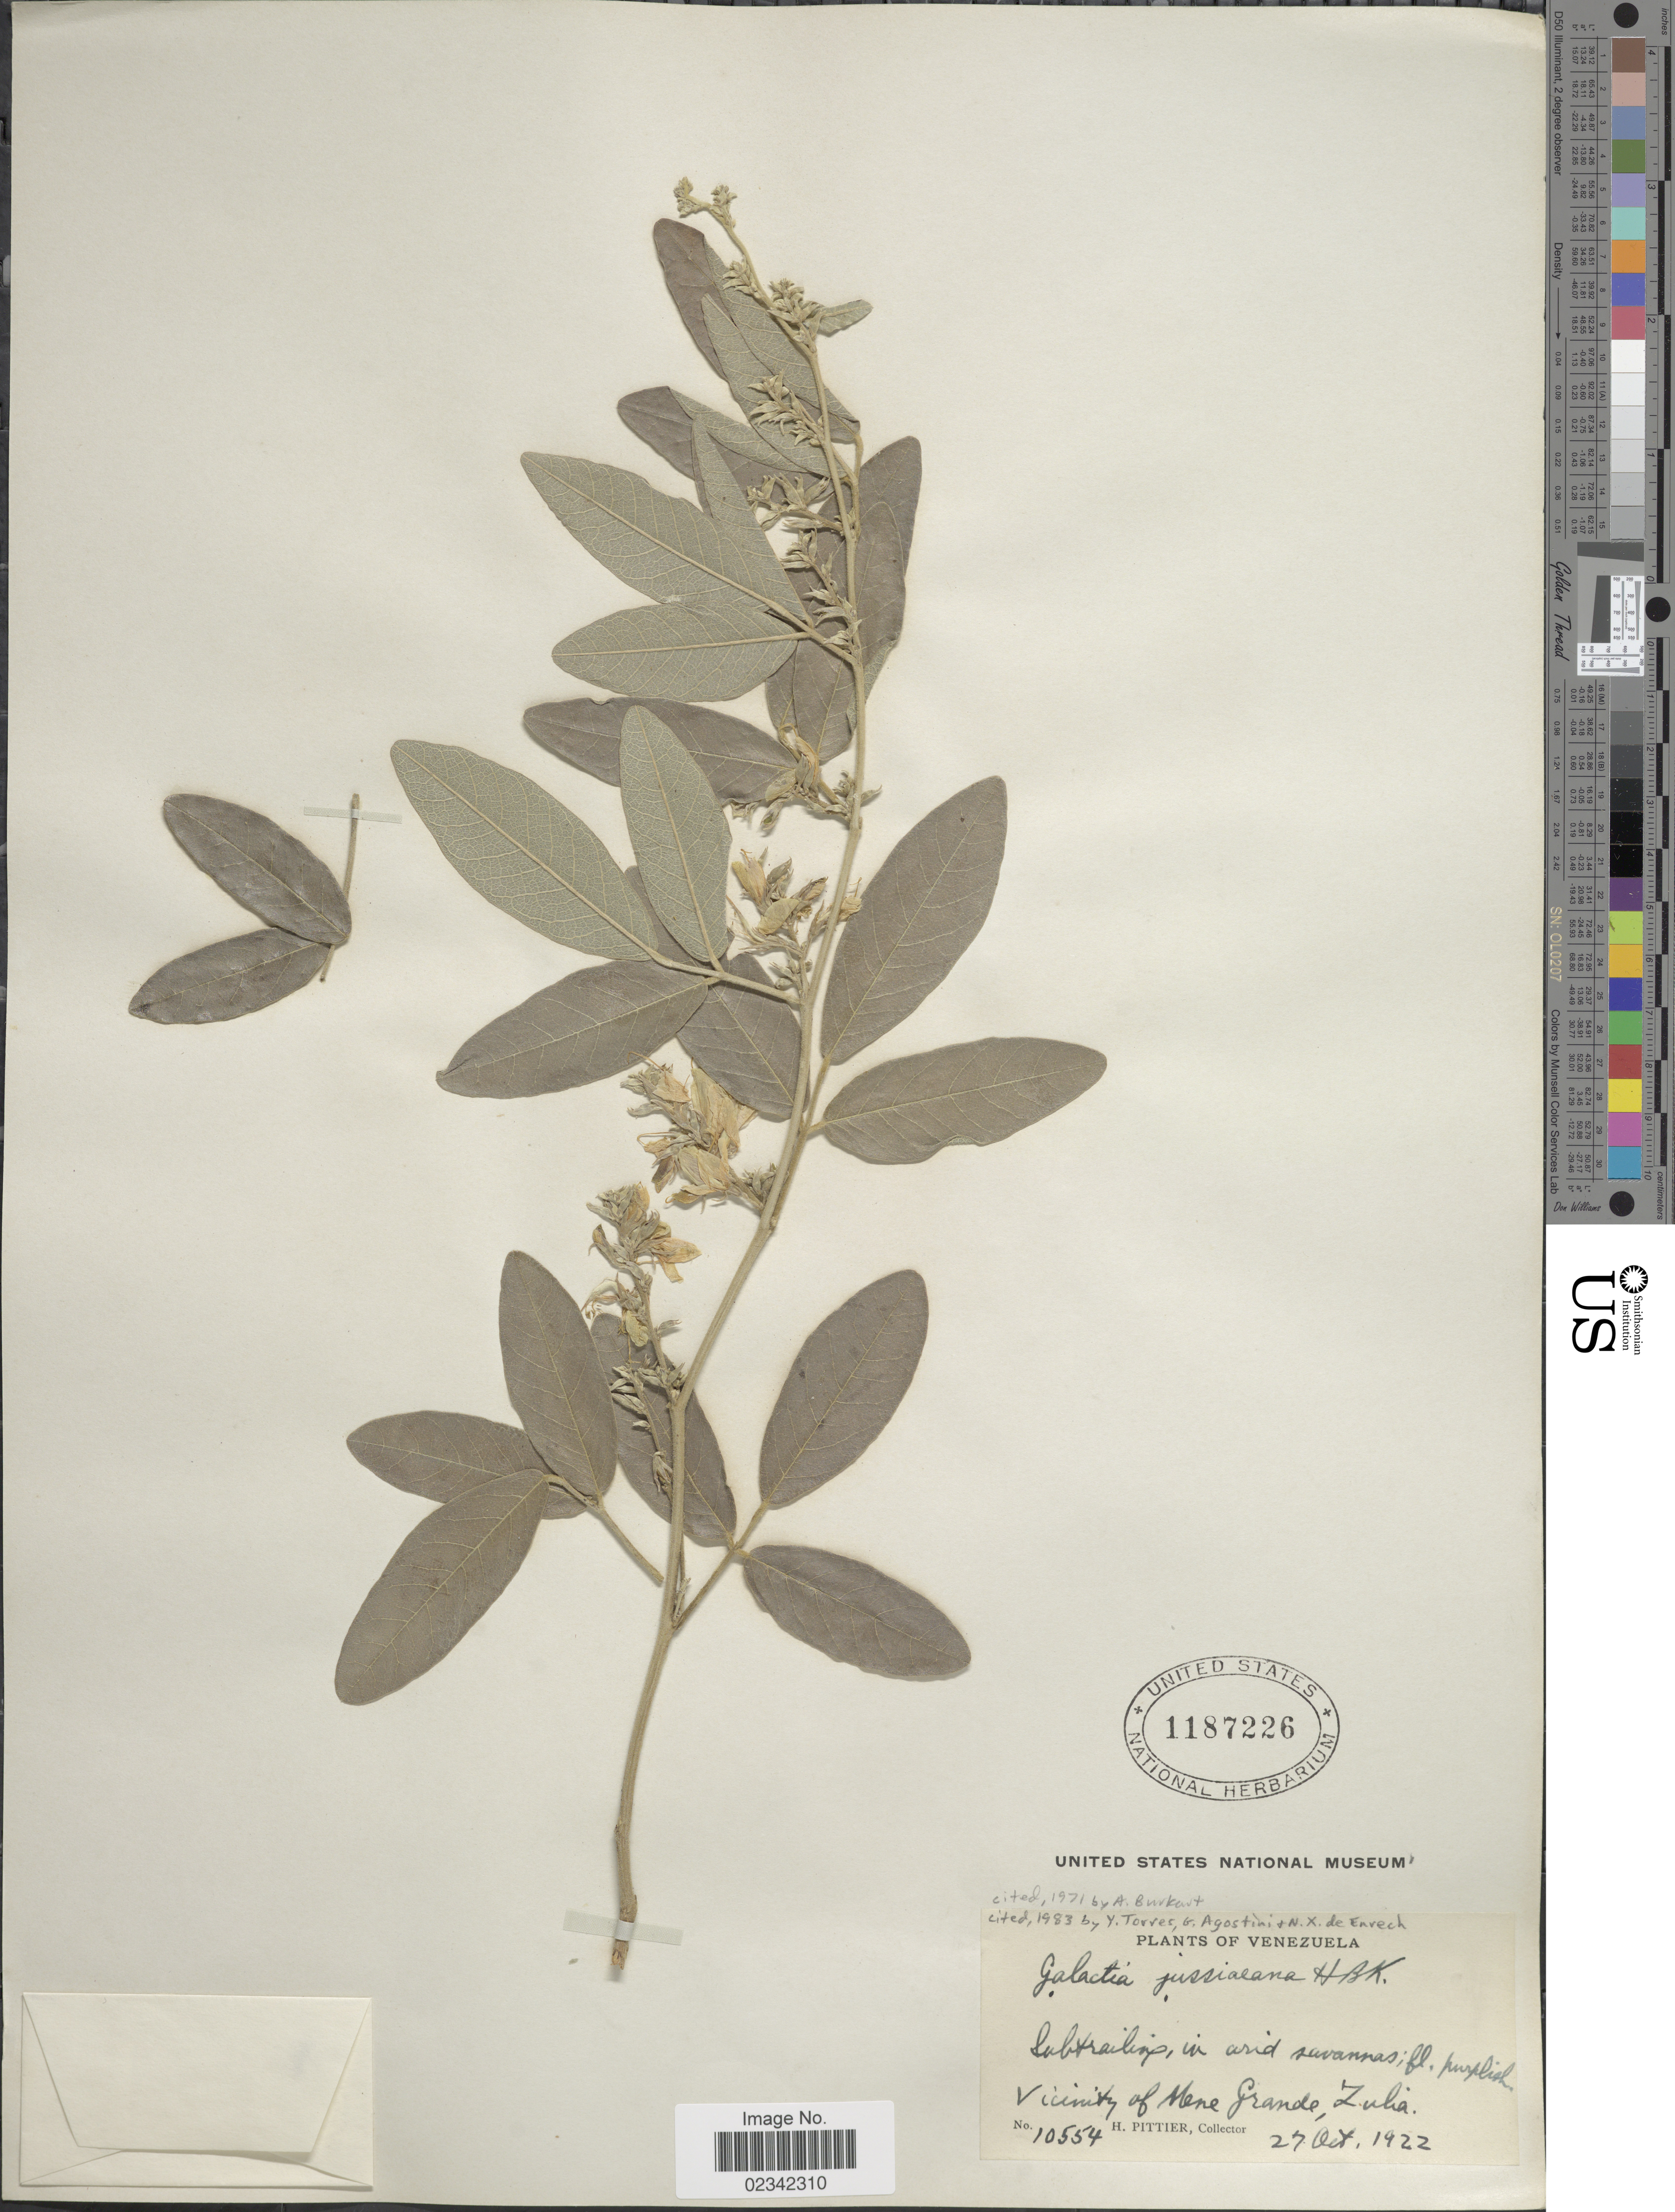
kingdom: Plantae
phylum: Tracheophyta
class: Magnoliopsida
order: Fabales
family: Fabaceae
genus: Galactia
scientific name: Galactia jussiaeana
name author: Kunth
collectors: H. F. Pittier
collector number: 10554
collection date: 1922-10-27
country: Venezuela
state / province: Zulia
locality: Vicinity of Mene Grande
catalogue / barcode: US 1187226